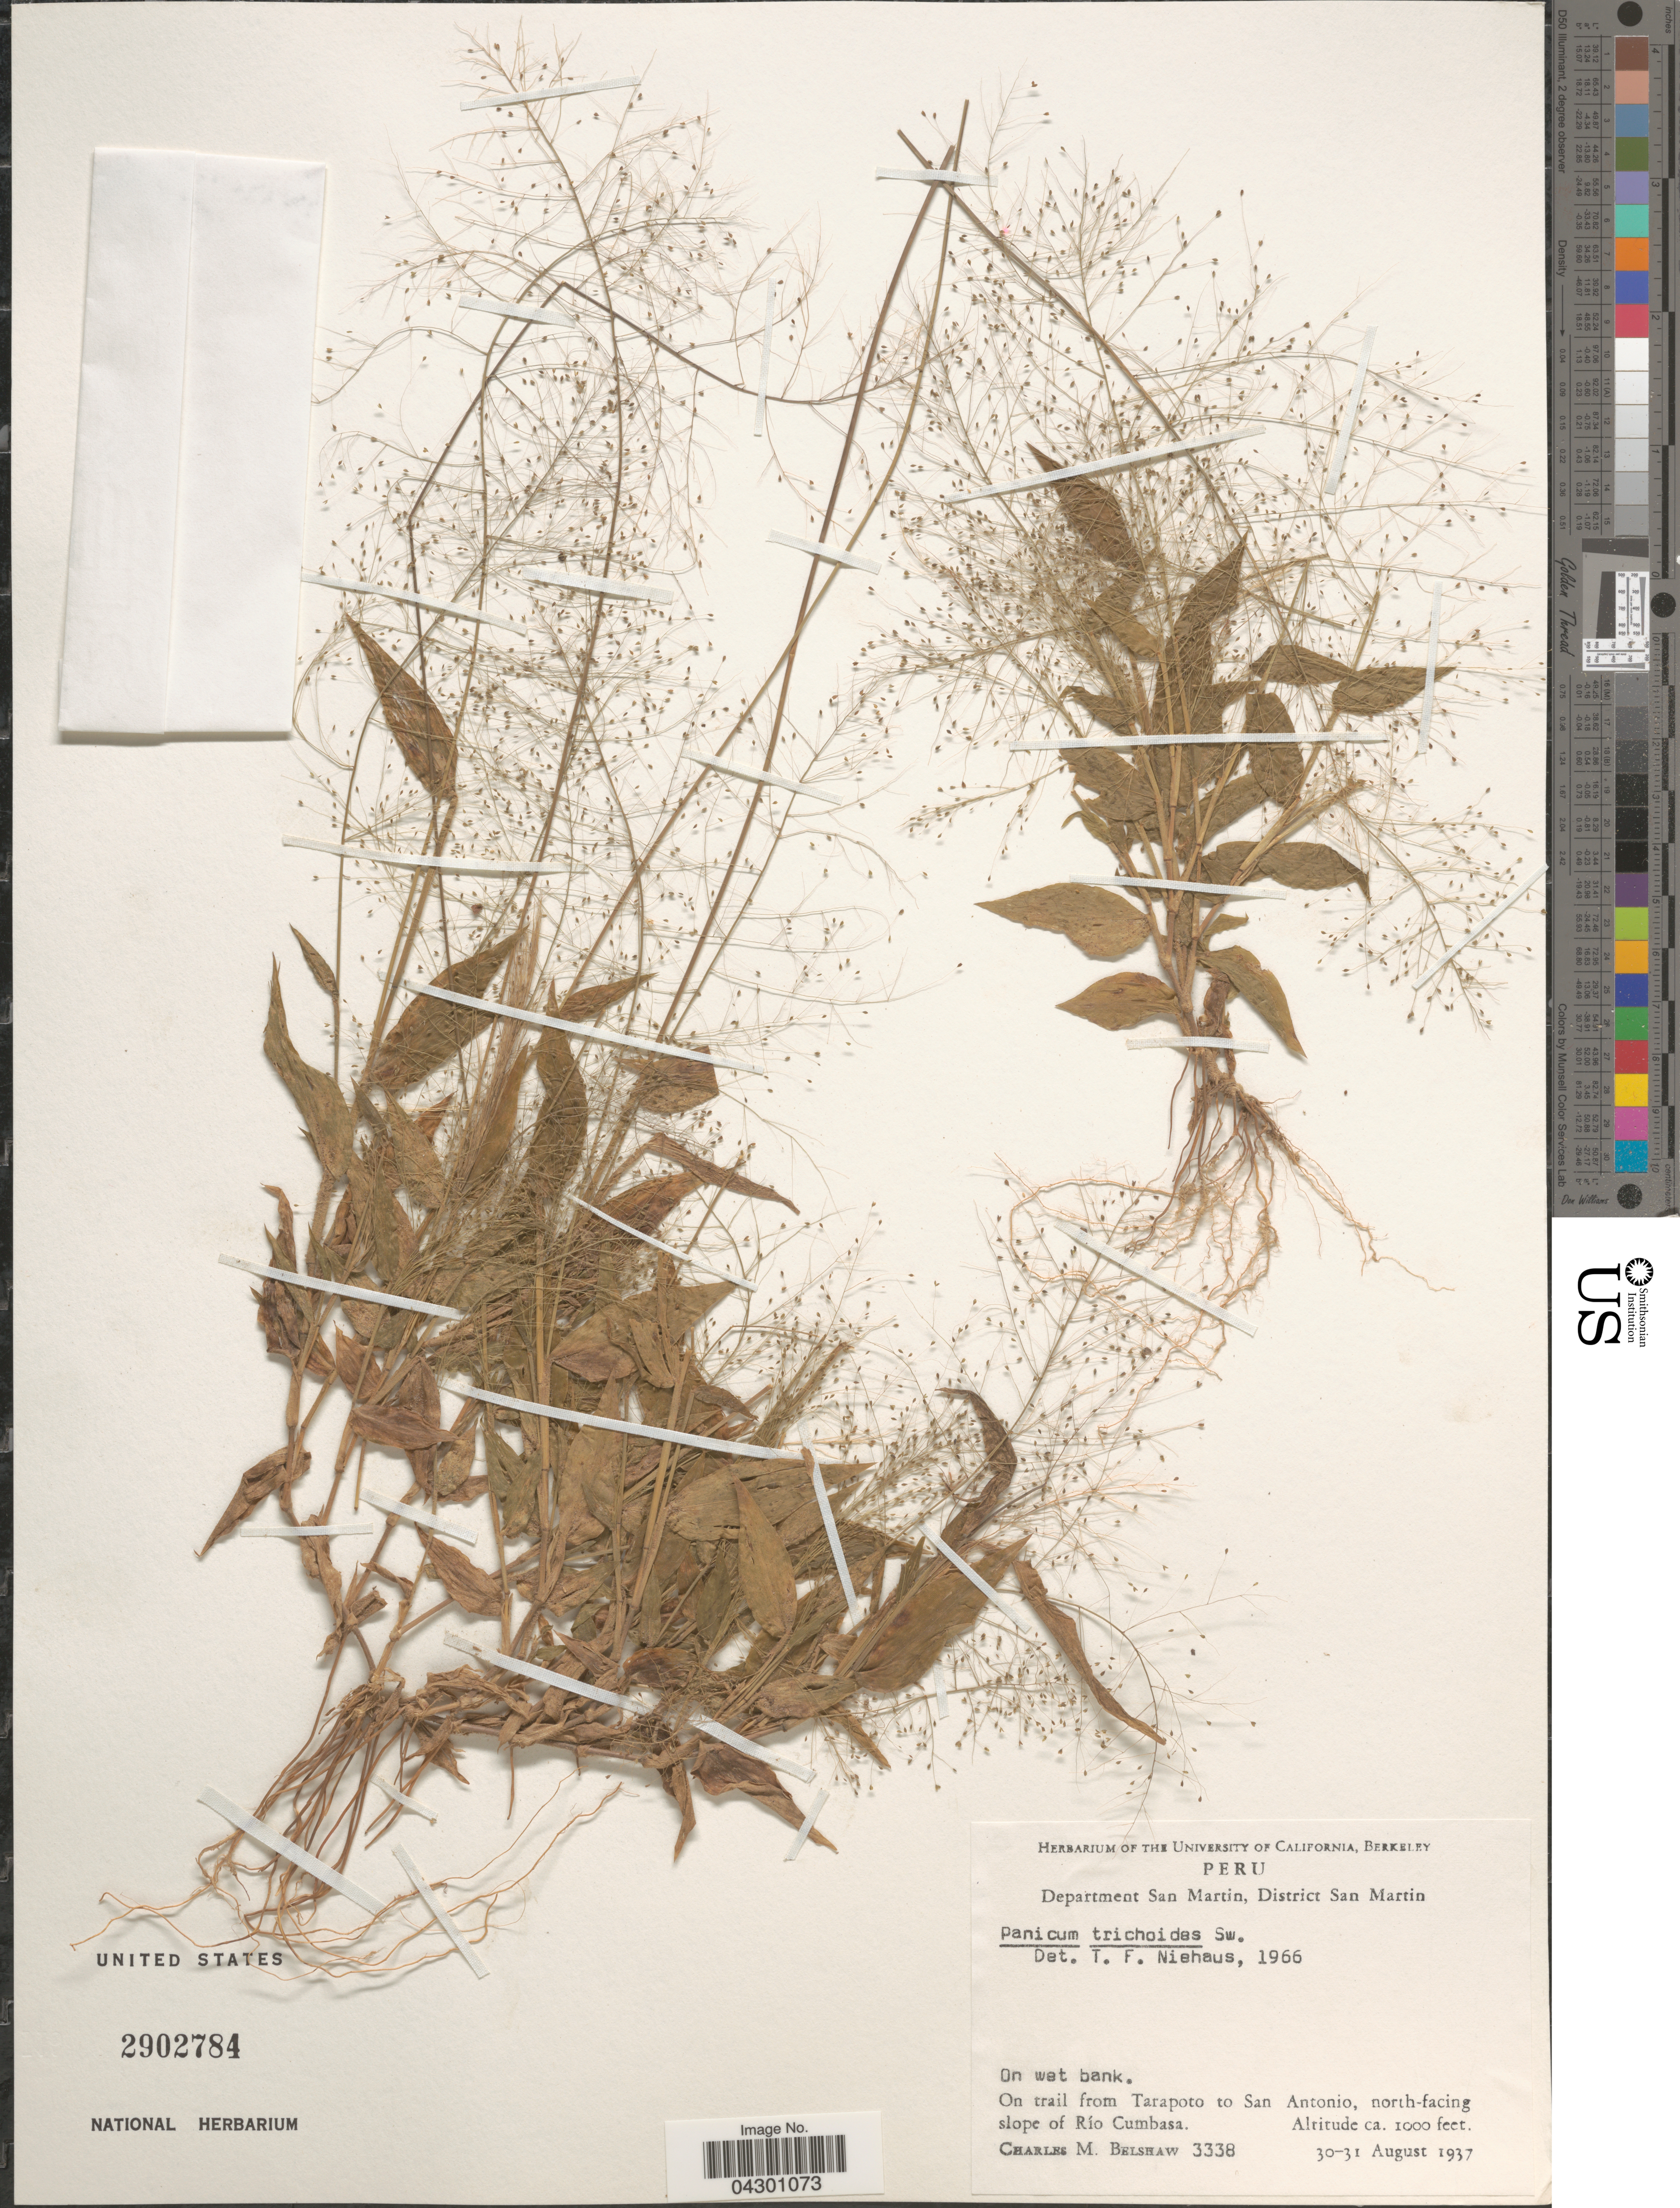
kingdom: Plantae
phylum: Tracheophyta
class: Liliopsida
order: Poales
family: Poaceae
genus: Panicum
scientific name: Panicum trichoides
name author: Sw.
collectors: C. Shaw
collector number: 3338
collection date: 1937-08-30/1937-08-31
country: Peru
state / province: San Martín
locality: Department San Martin, District San Martin. On trail from Tarapoto to San Antonio, north-facing slope of Río Cumbasa.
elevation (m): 305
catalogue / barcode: US 2902784